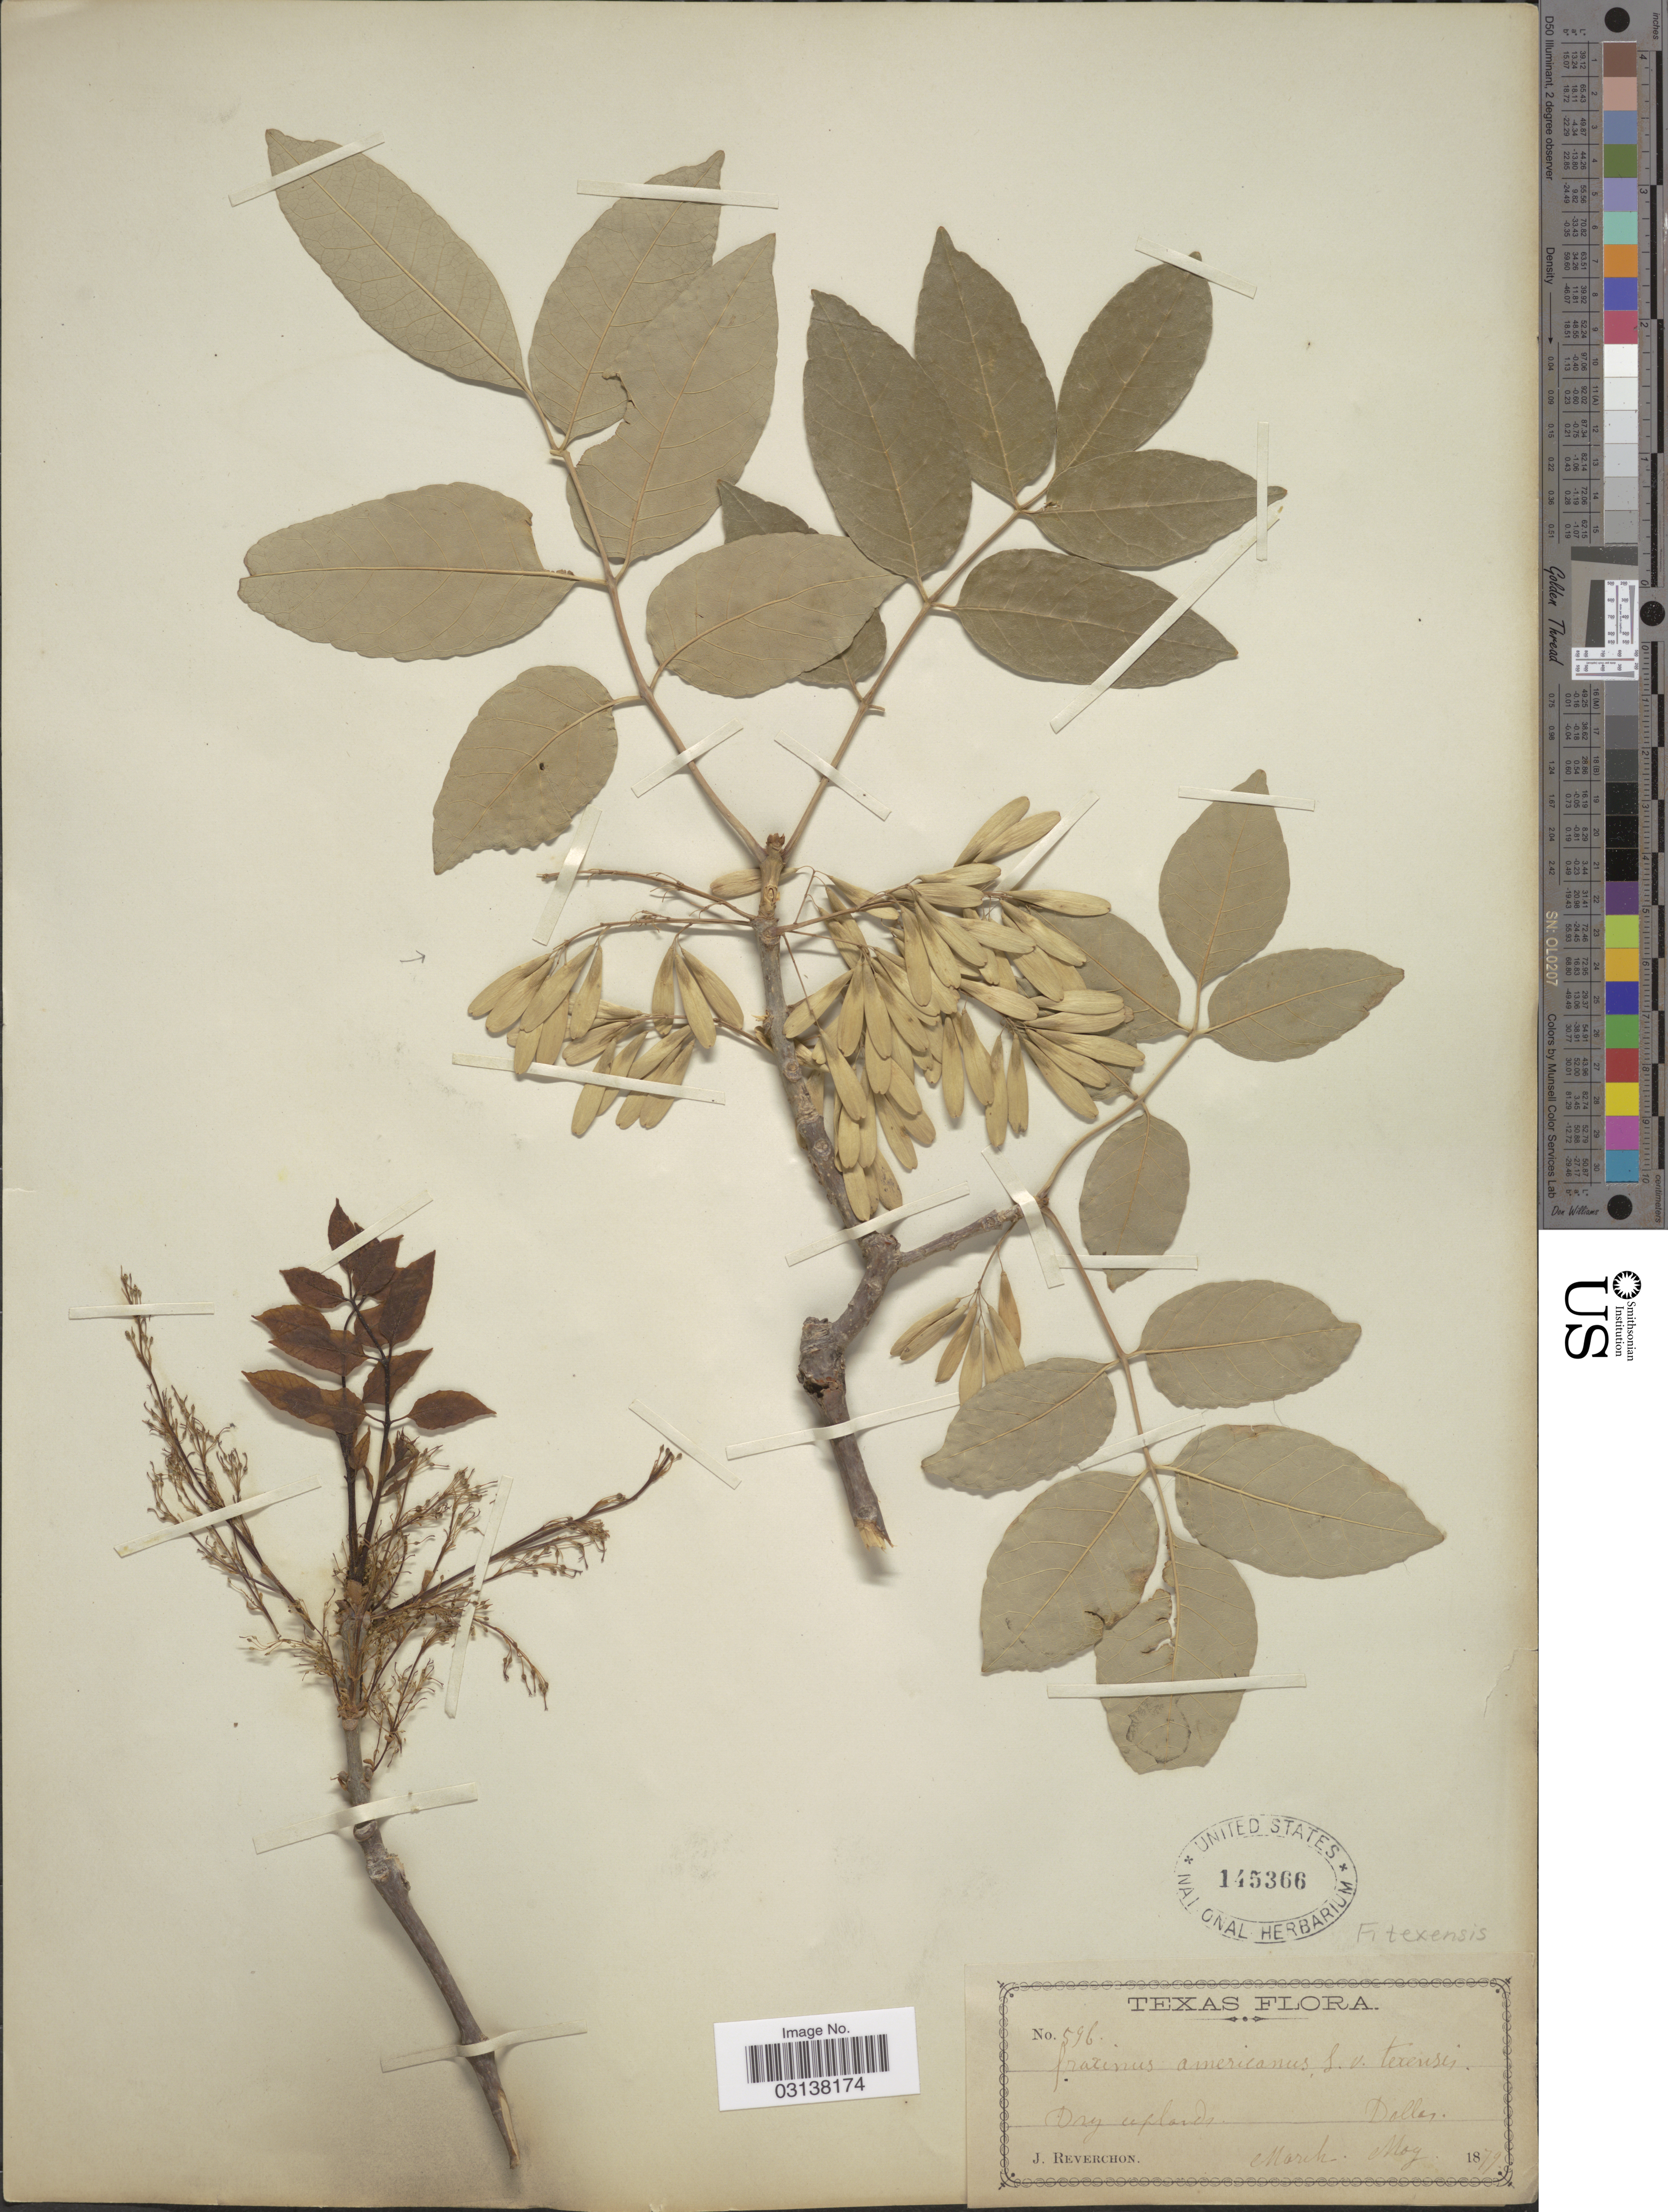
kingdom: Plantae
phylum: Tracheophyta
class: Magnoliopsida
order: Lamiales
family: Oleaceae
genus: Fraxinus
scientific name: Fraxinus albicans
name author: Buckley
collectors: J. Reverchon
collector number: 596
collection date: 1879-03/1879-05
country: United States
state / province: Texas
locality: Dallas.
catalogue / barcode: US 145366